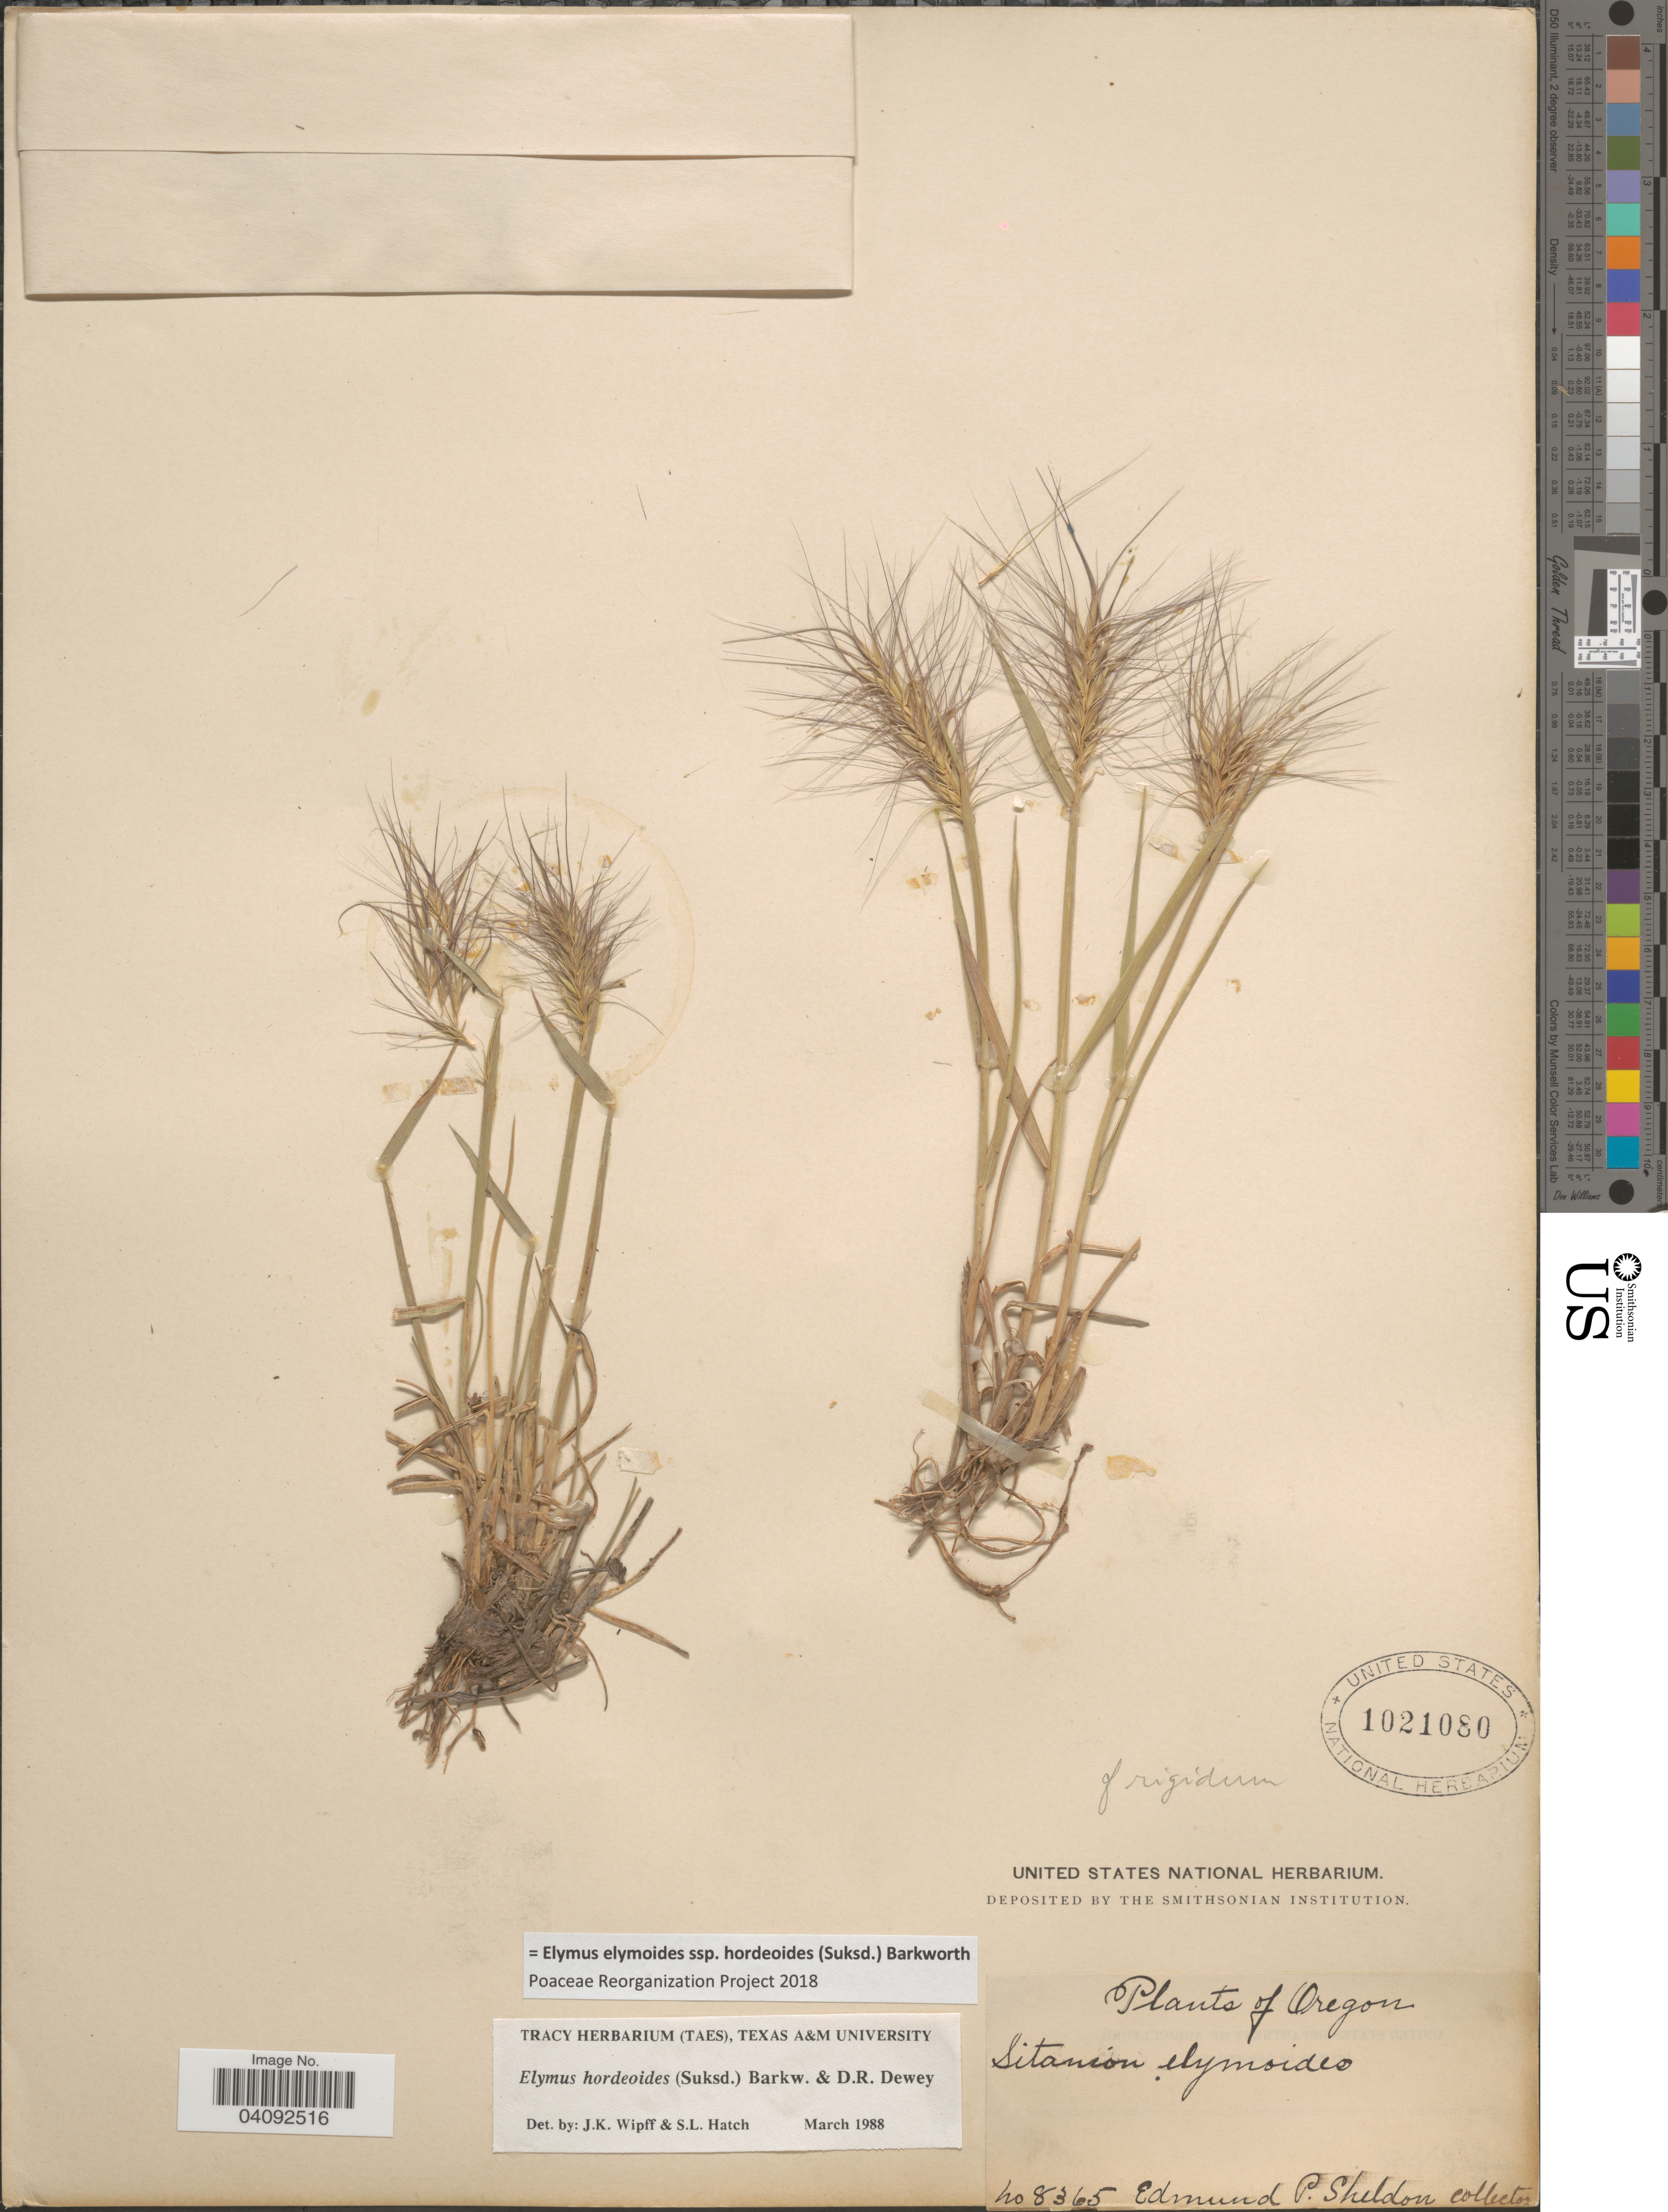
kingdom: Plantae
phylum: Tracheophyta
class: Liliopsida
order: Poales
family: Poaceae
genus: Elymus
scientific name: Elymus elymoides subsp. hordeoides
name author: (Suksd.) Barkworth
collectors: E. P. Sheldon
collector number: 8365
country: United States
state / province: Oregon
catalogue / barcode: US 1021080